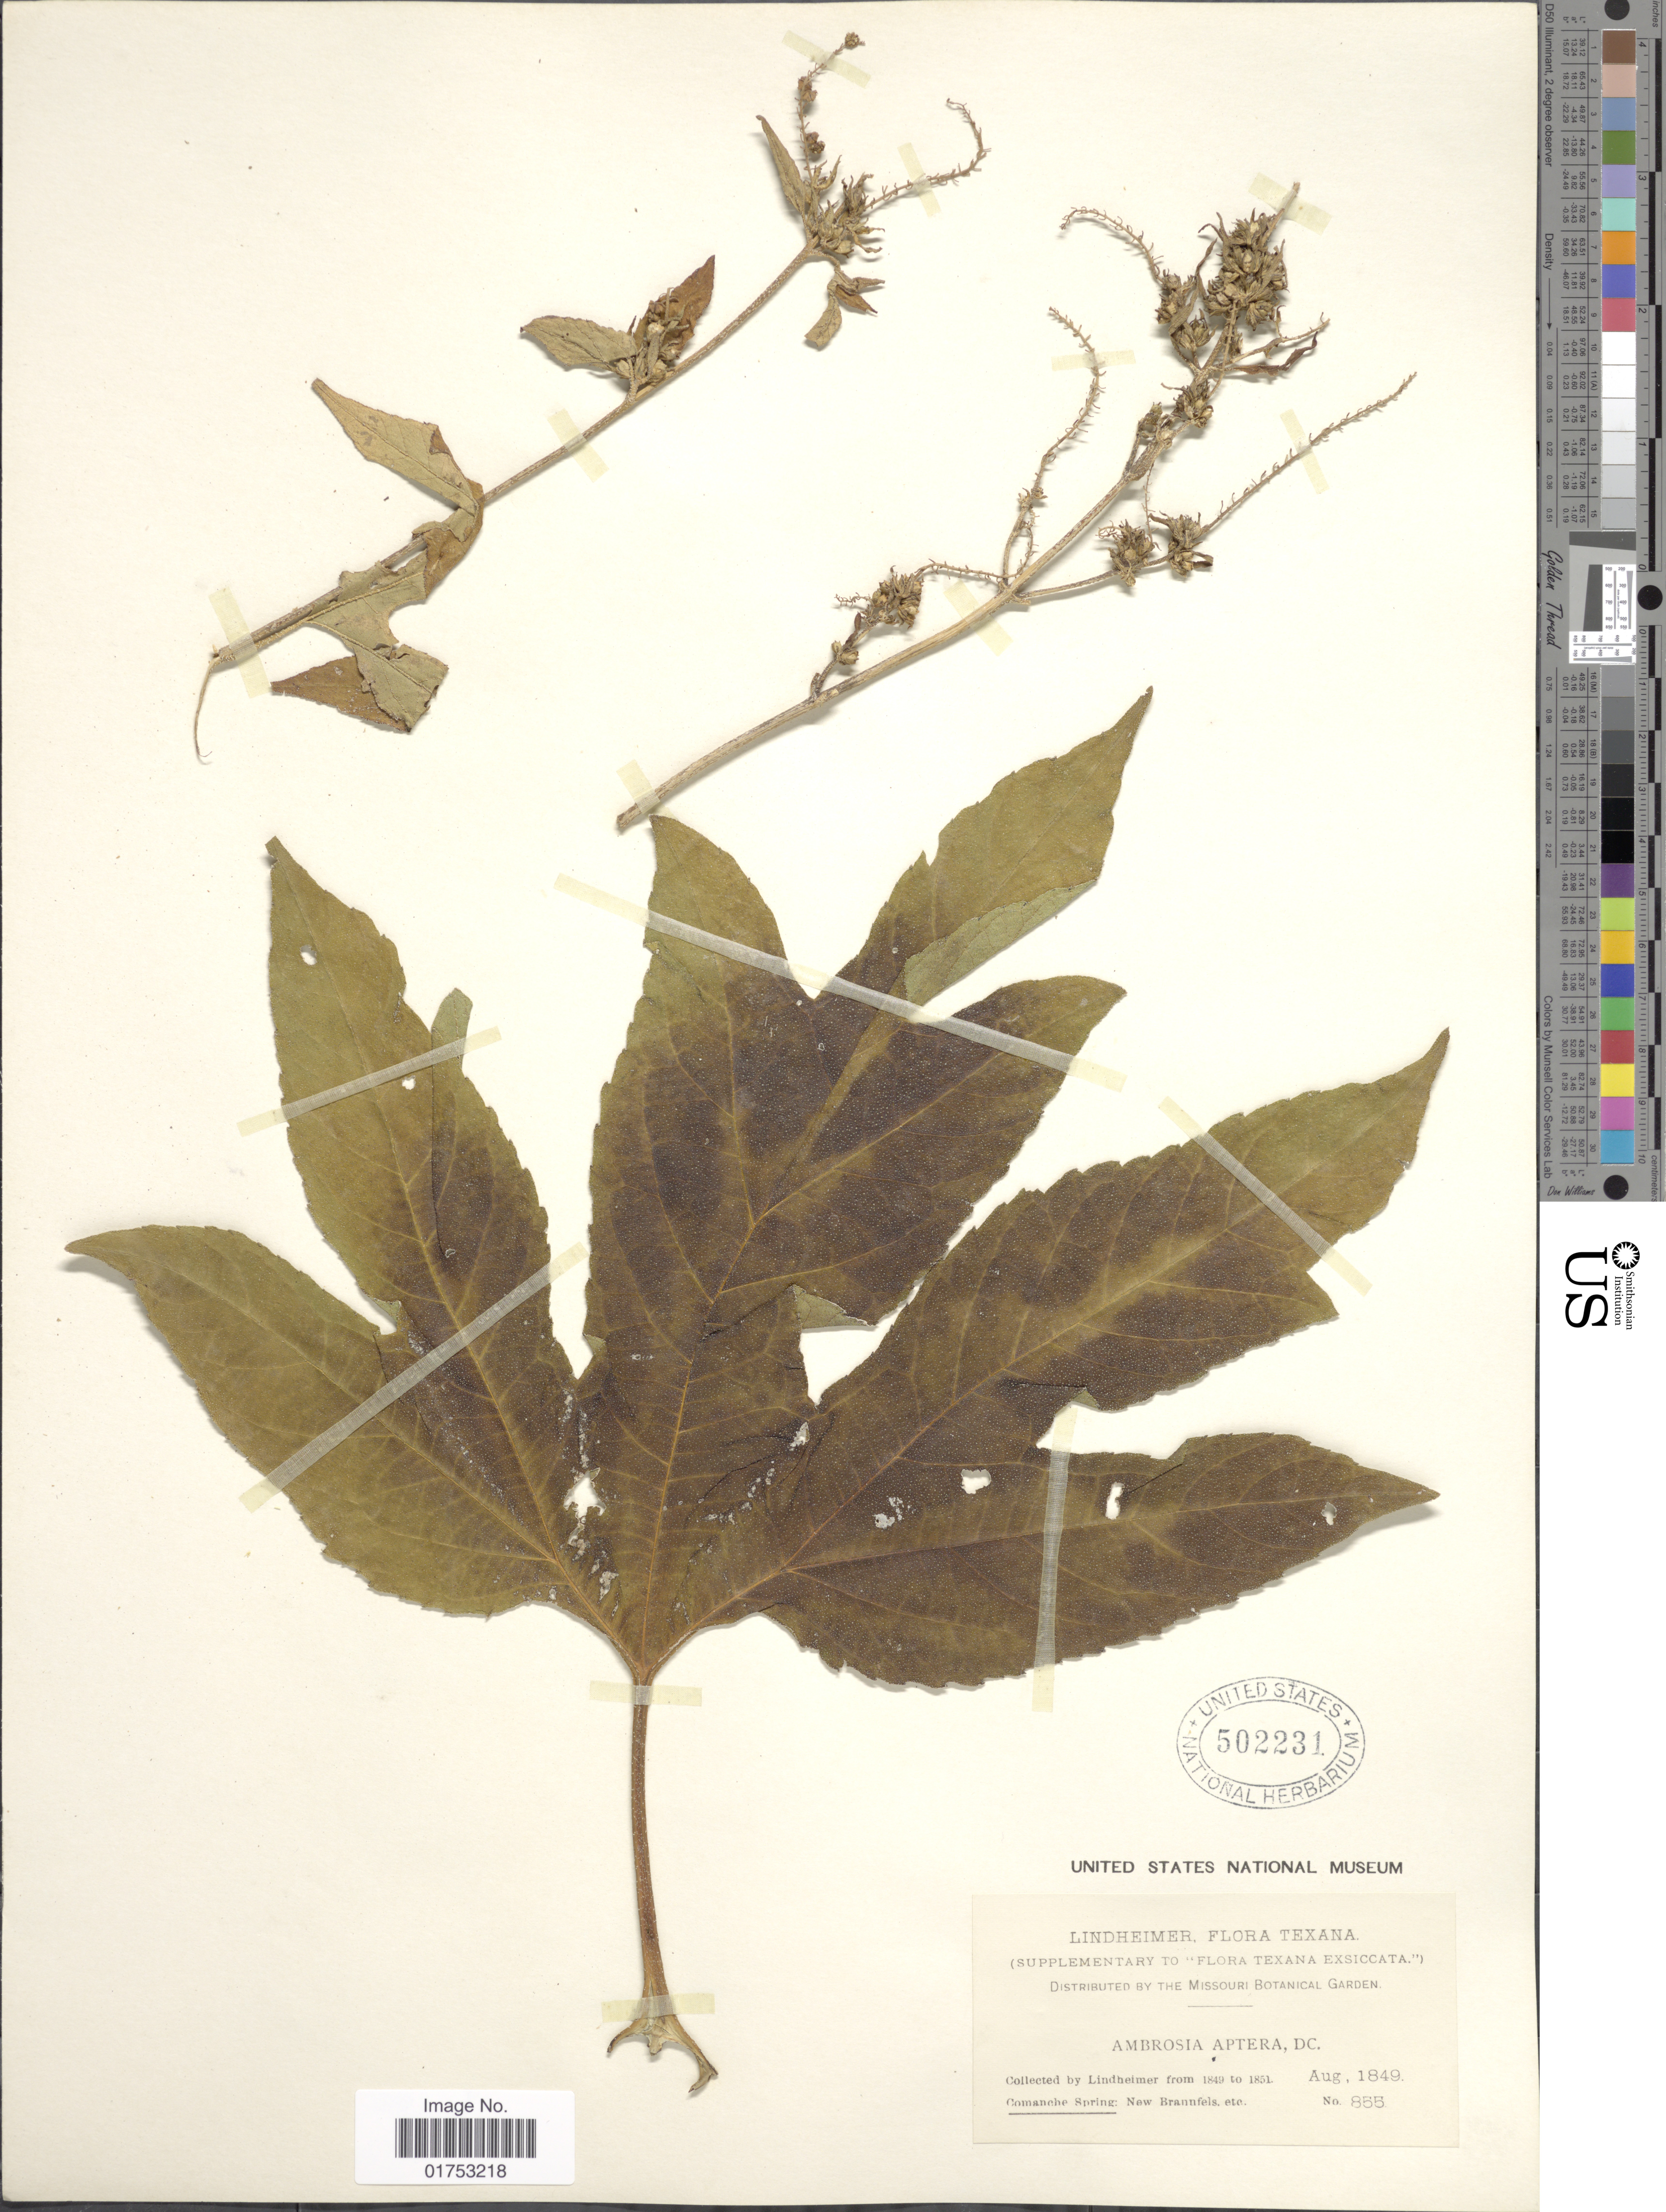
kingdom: Plantae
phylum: Tracheophyta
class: Magnoliopsida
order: Asterales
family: Asteraceae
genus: Ambrosia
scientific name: Ambrosia aptera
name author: (DC.) DC.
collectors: F. J. Lindheimer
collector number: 855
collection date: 1849-08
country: United States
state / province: Texas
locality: Comanche Spring, New Braunfels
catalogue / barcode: US 502231